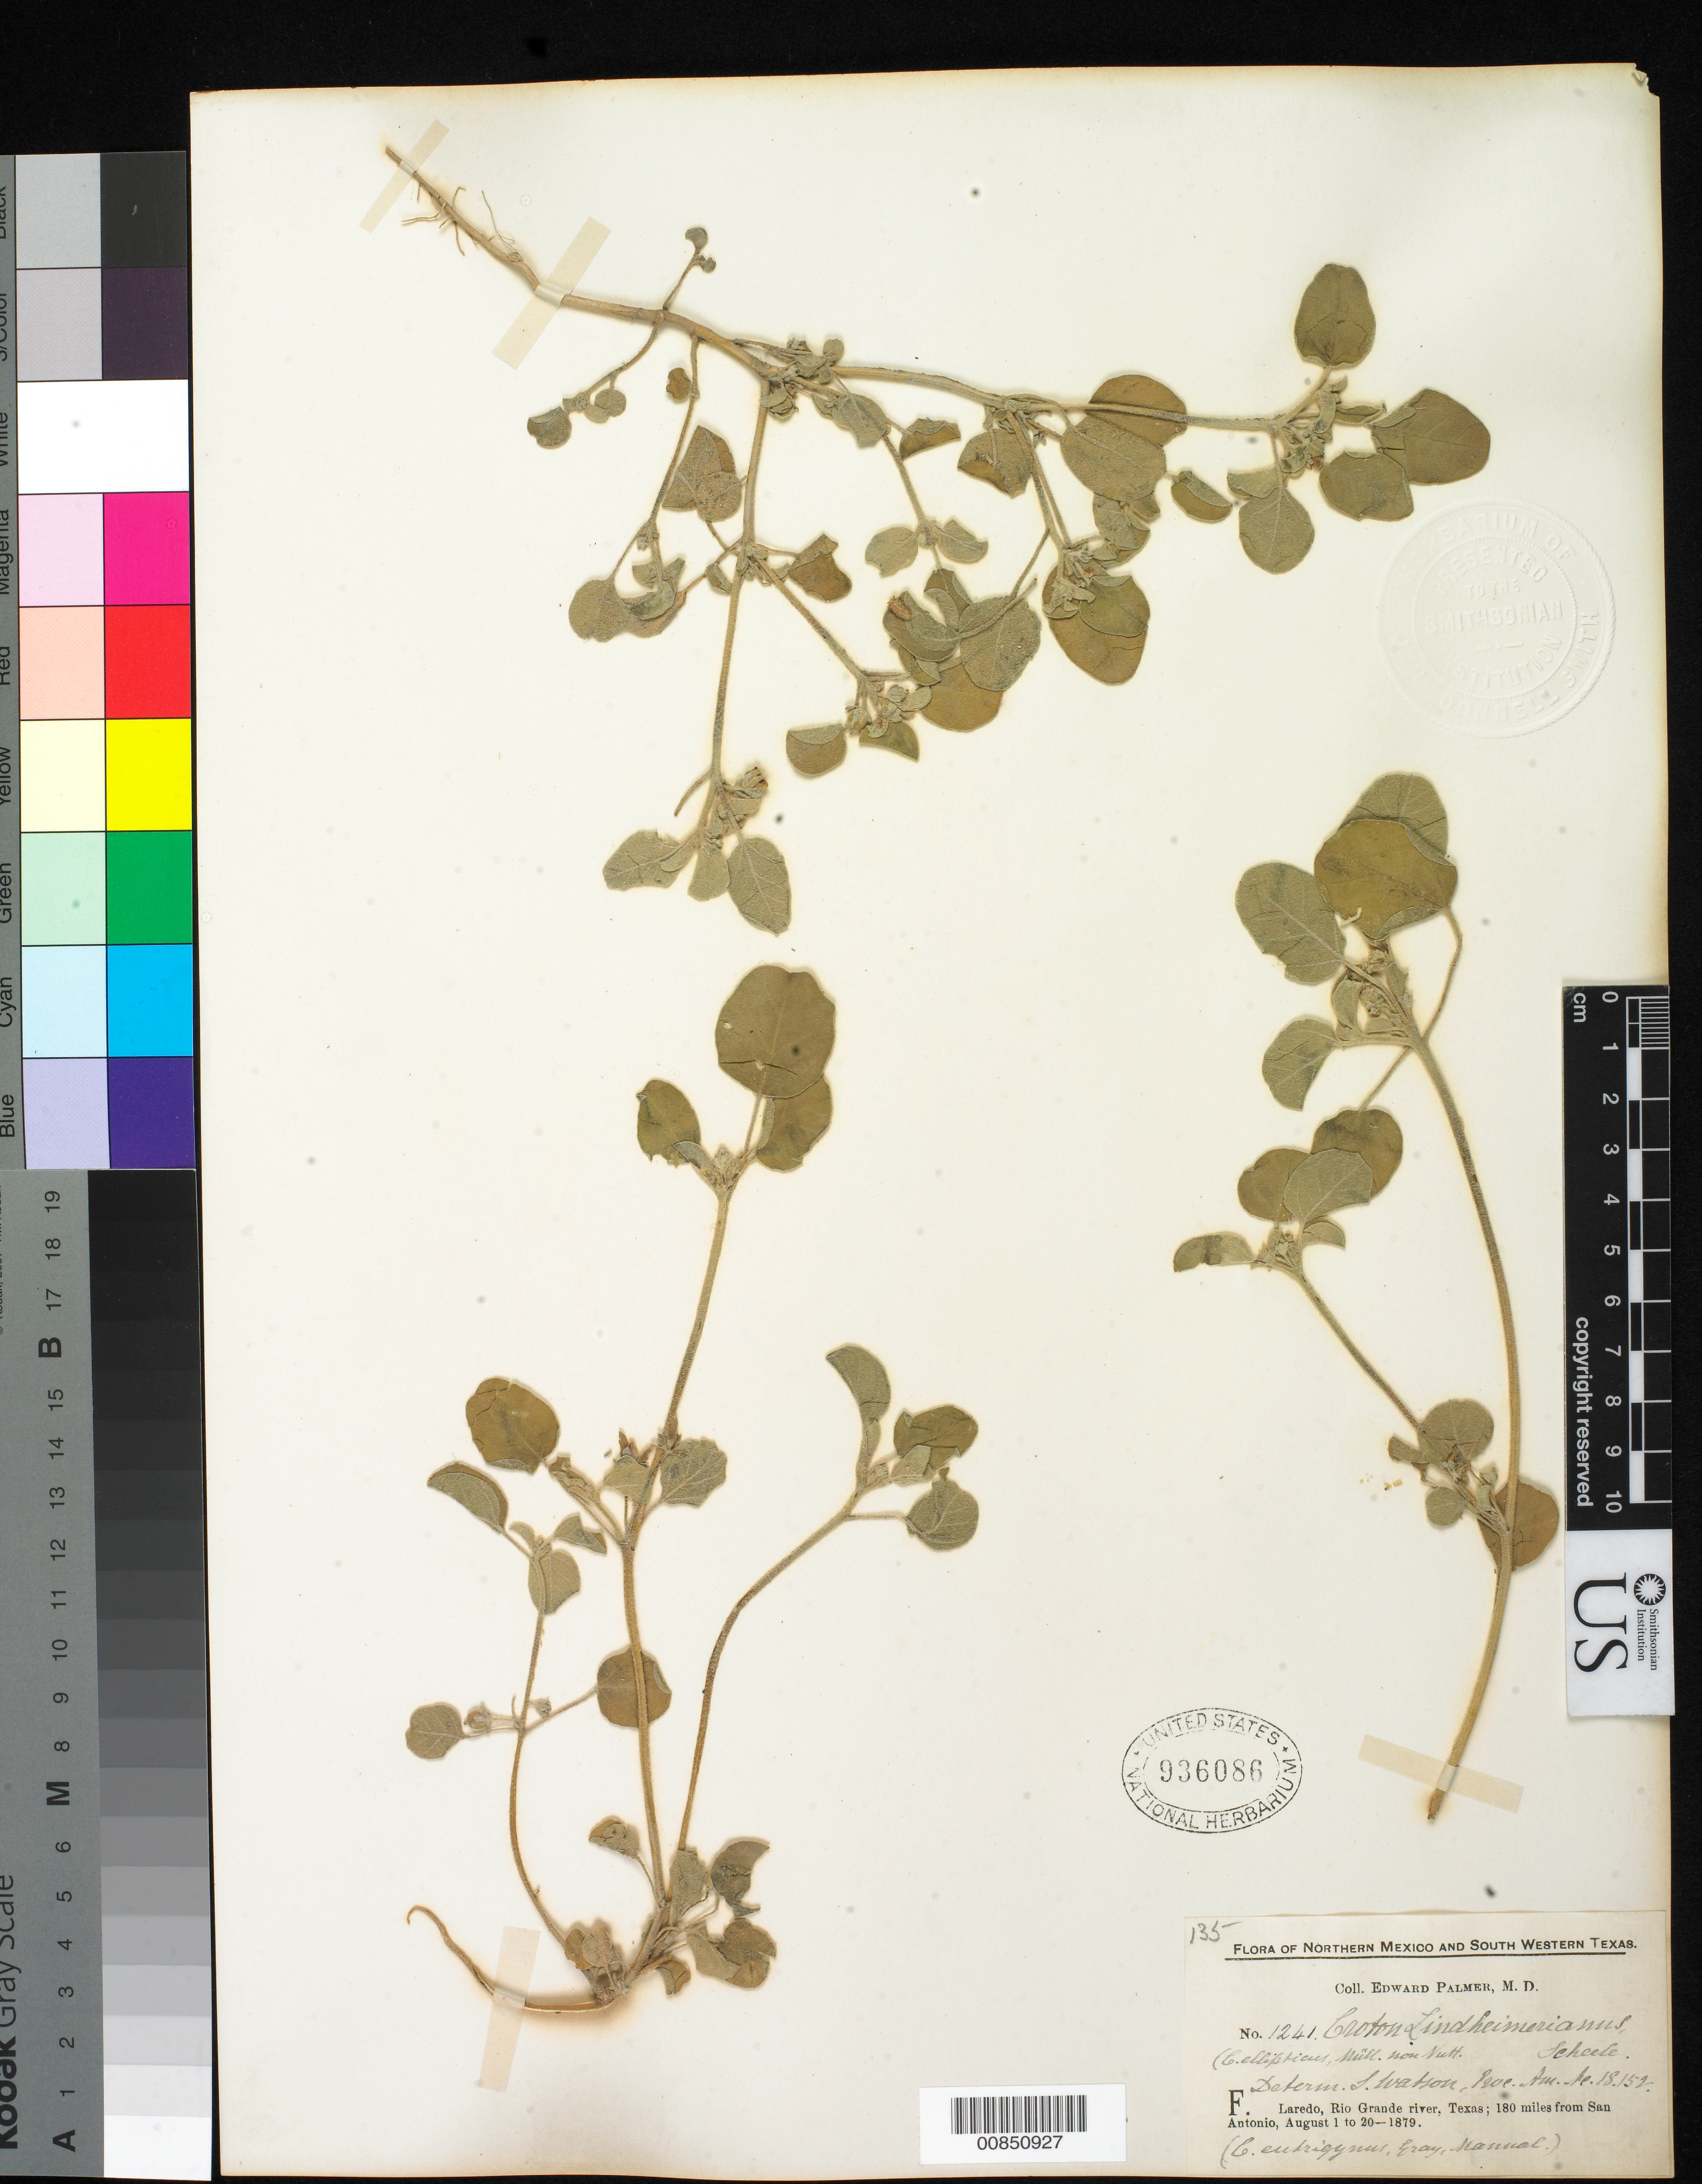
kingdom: Plantae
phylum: Tracheophyta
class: Magnoliopsida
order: Malpighiales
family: Euphorbiaceae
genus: Croton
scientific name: Croton lindheimerianus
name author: Scheele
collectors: E. Palmer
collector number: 1241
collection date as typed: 01 Aug 1879 to 20 Aug 1879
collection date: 1879-08-01/1879-08-20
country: United States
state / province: Texas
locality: F. Laredo, Rio Grande river, Texas; 180 miles from San Antonio.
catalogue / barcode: US 936086